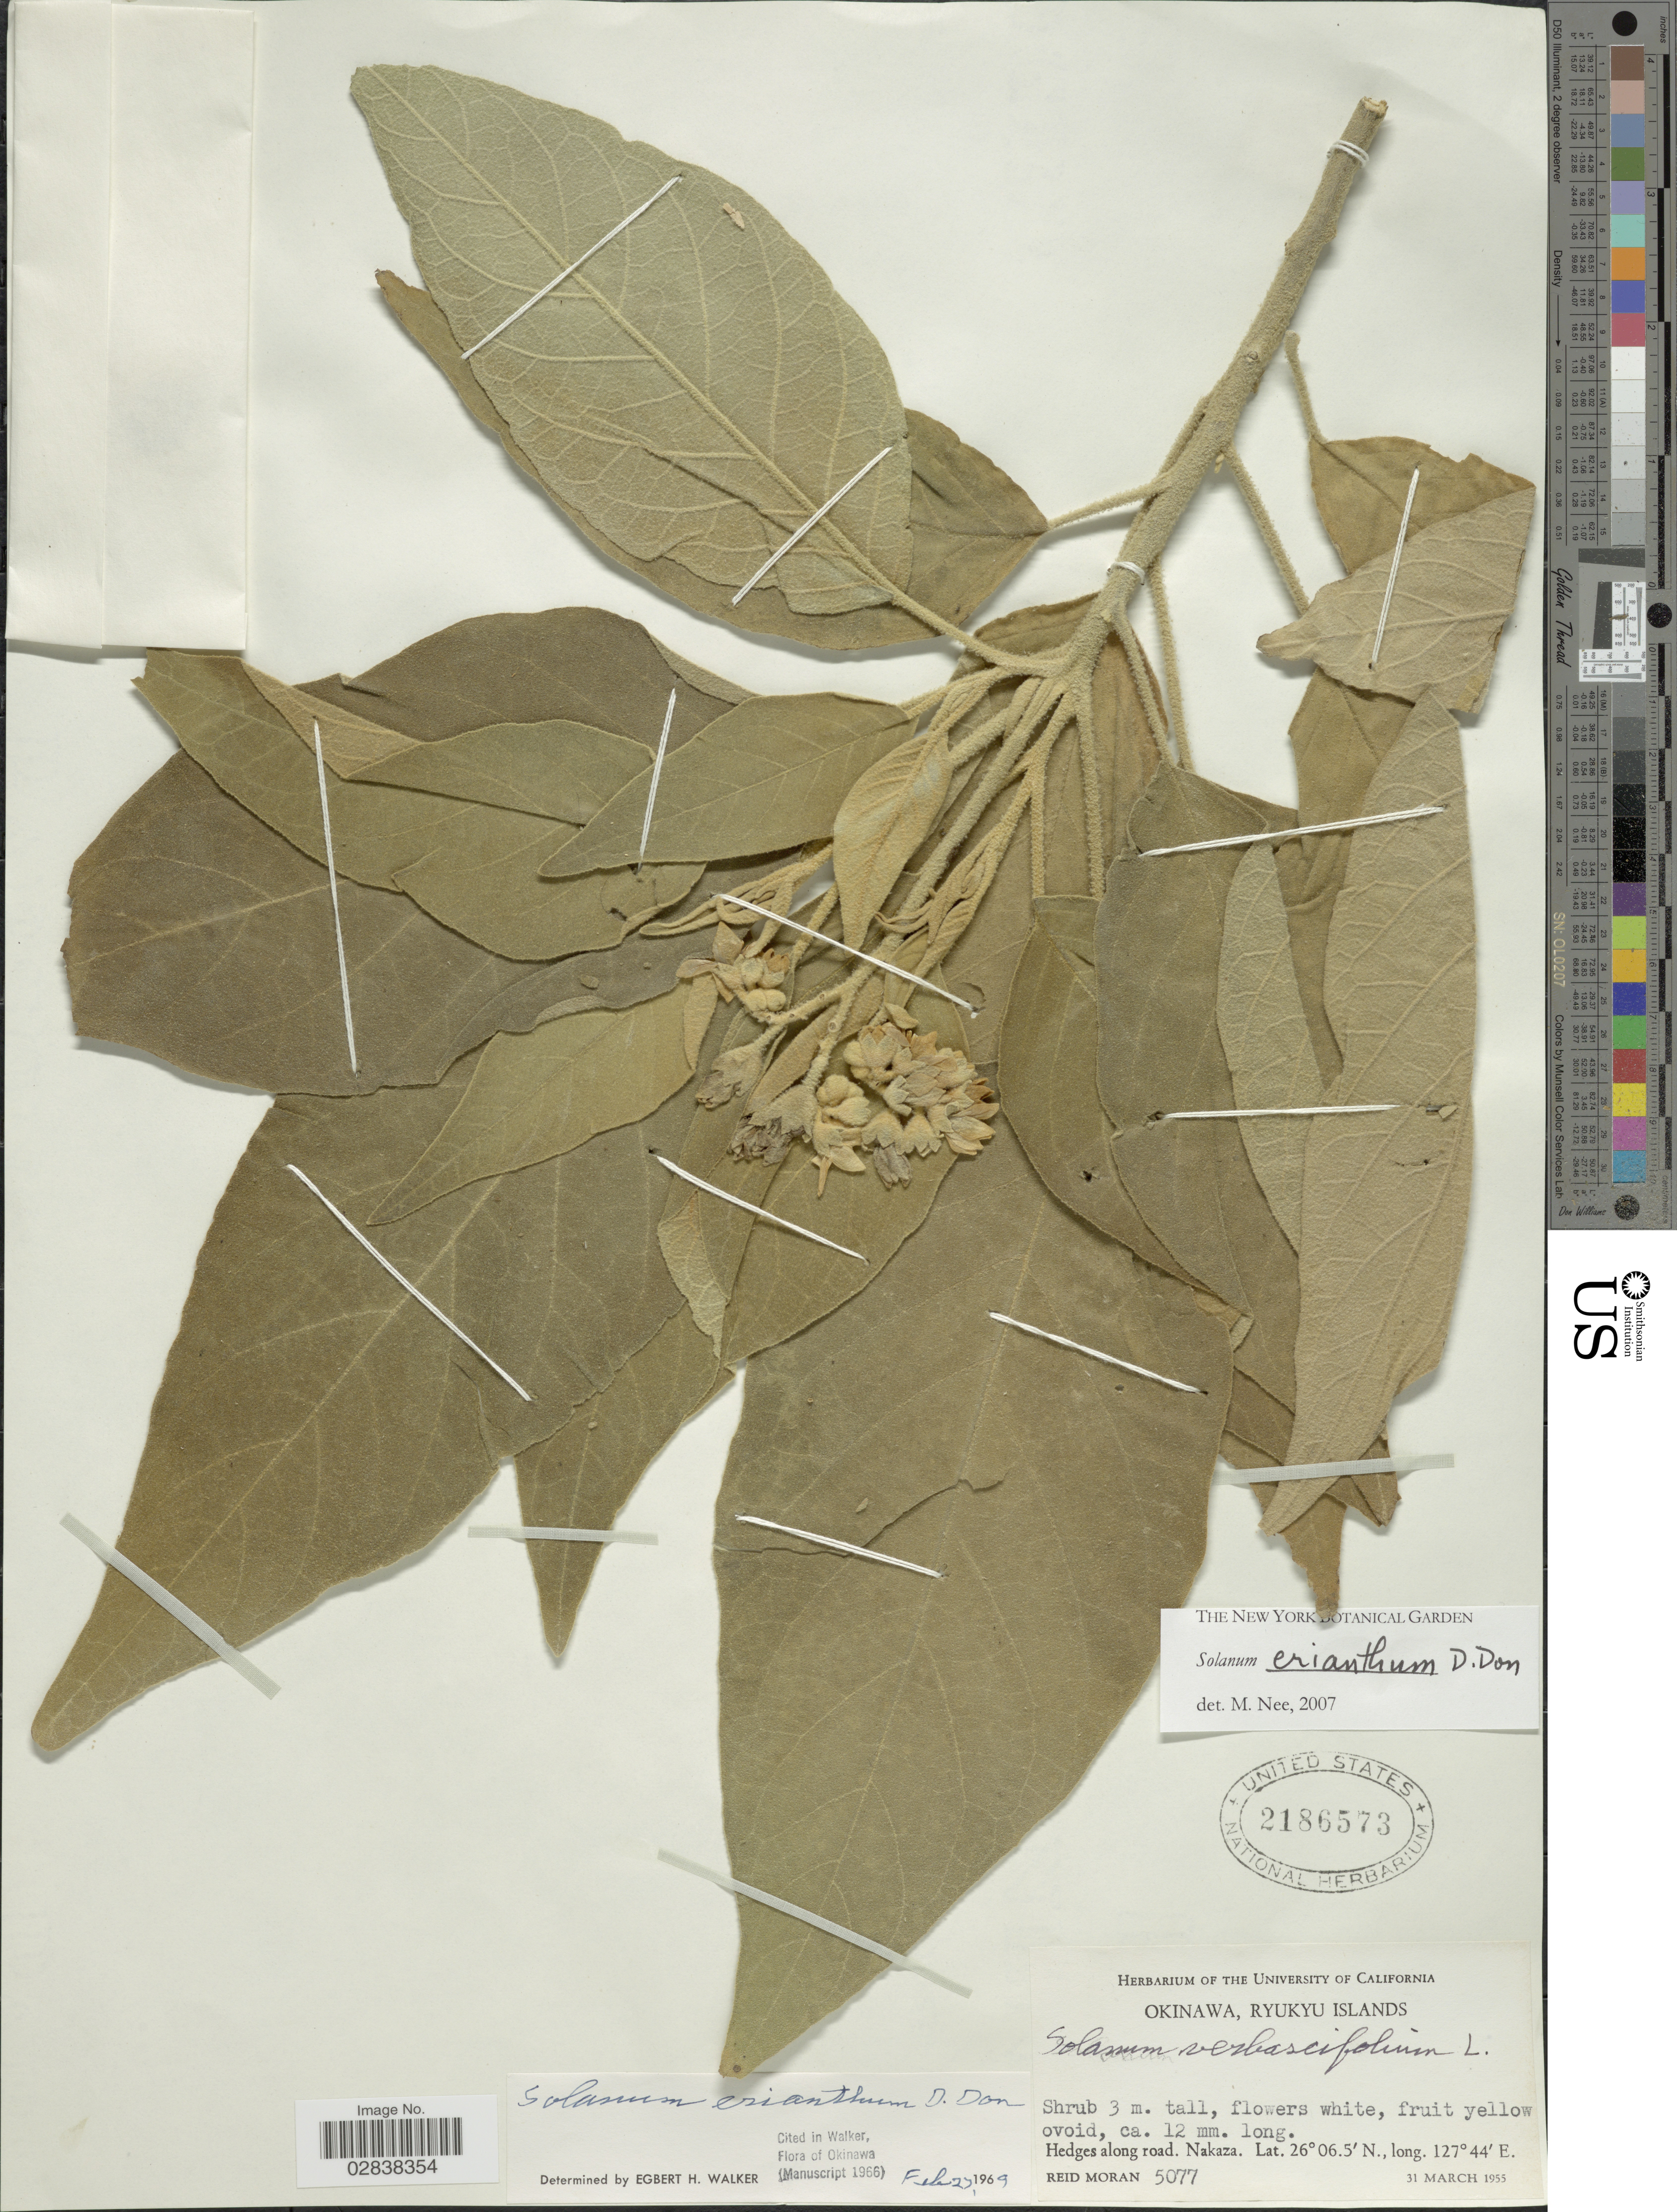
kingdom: Plantae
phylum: Tracheophyta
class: Magnoliopsida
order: Solanales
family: Solanaceae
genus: Solanum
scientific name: Solanum erianthum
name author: D. Don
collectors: R. V. Moran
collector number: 5077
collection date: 1955-03-31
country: Japan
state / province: Okinawa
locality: Ryukyu Islands, Hedges along road, Nakaza.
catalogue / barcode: US 2186573